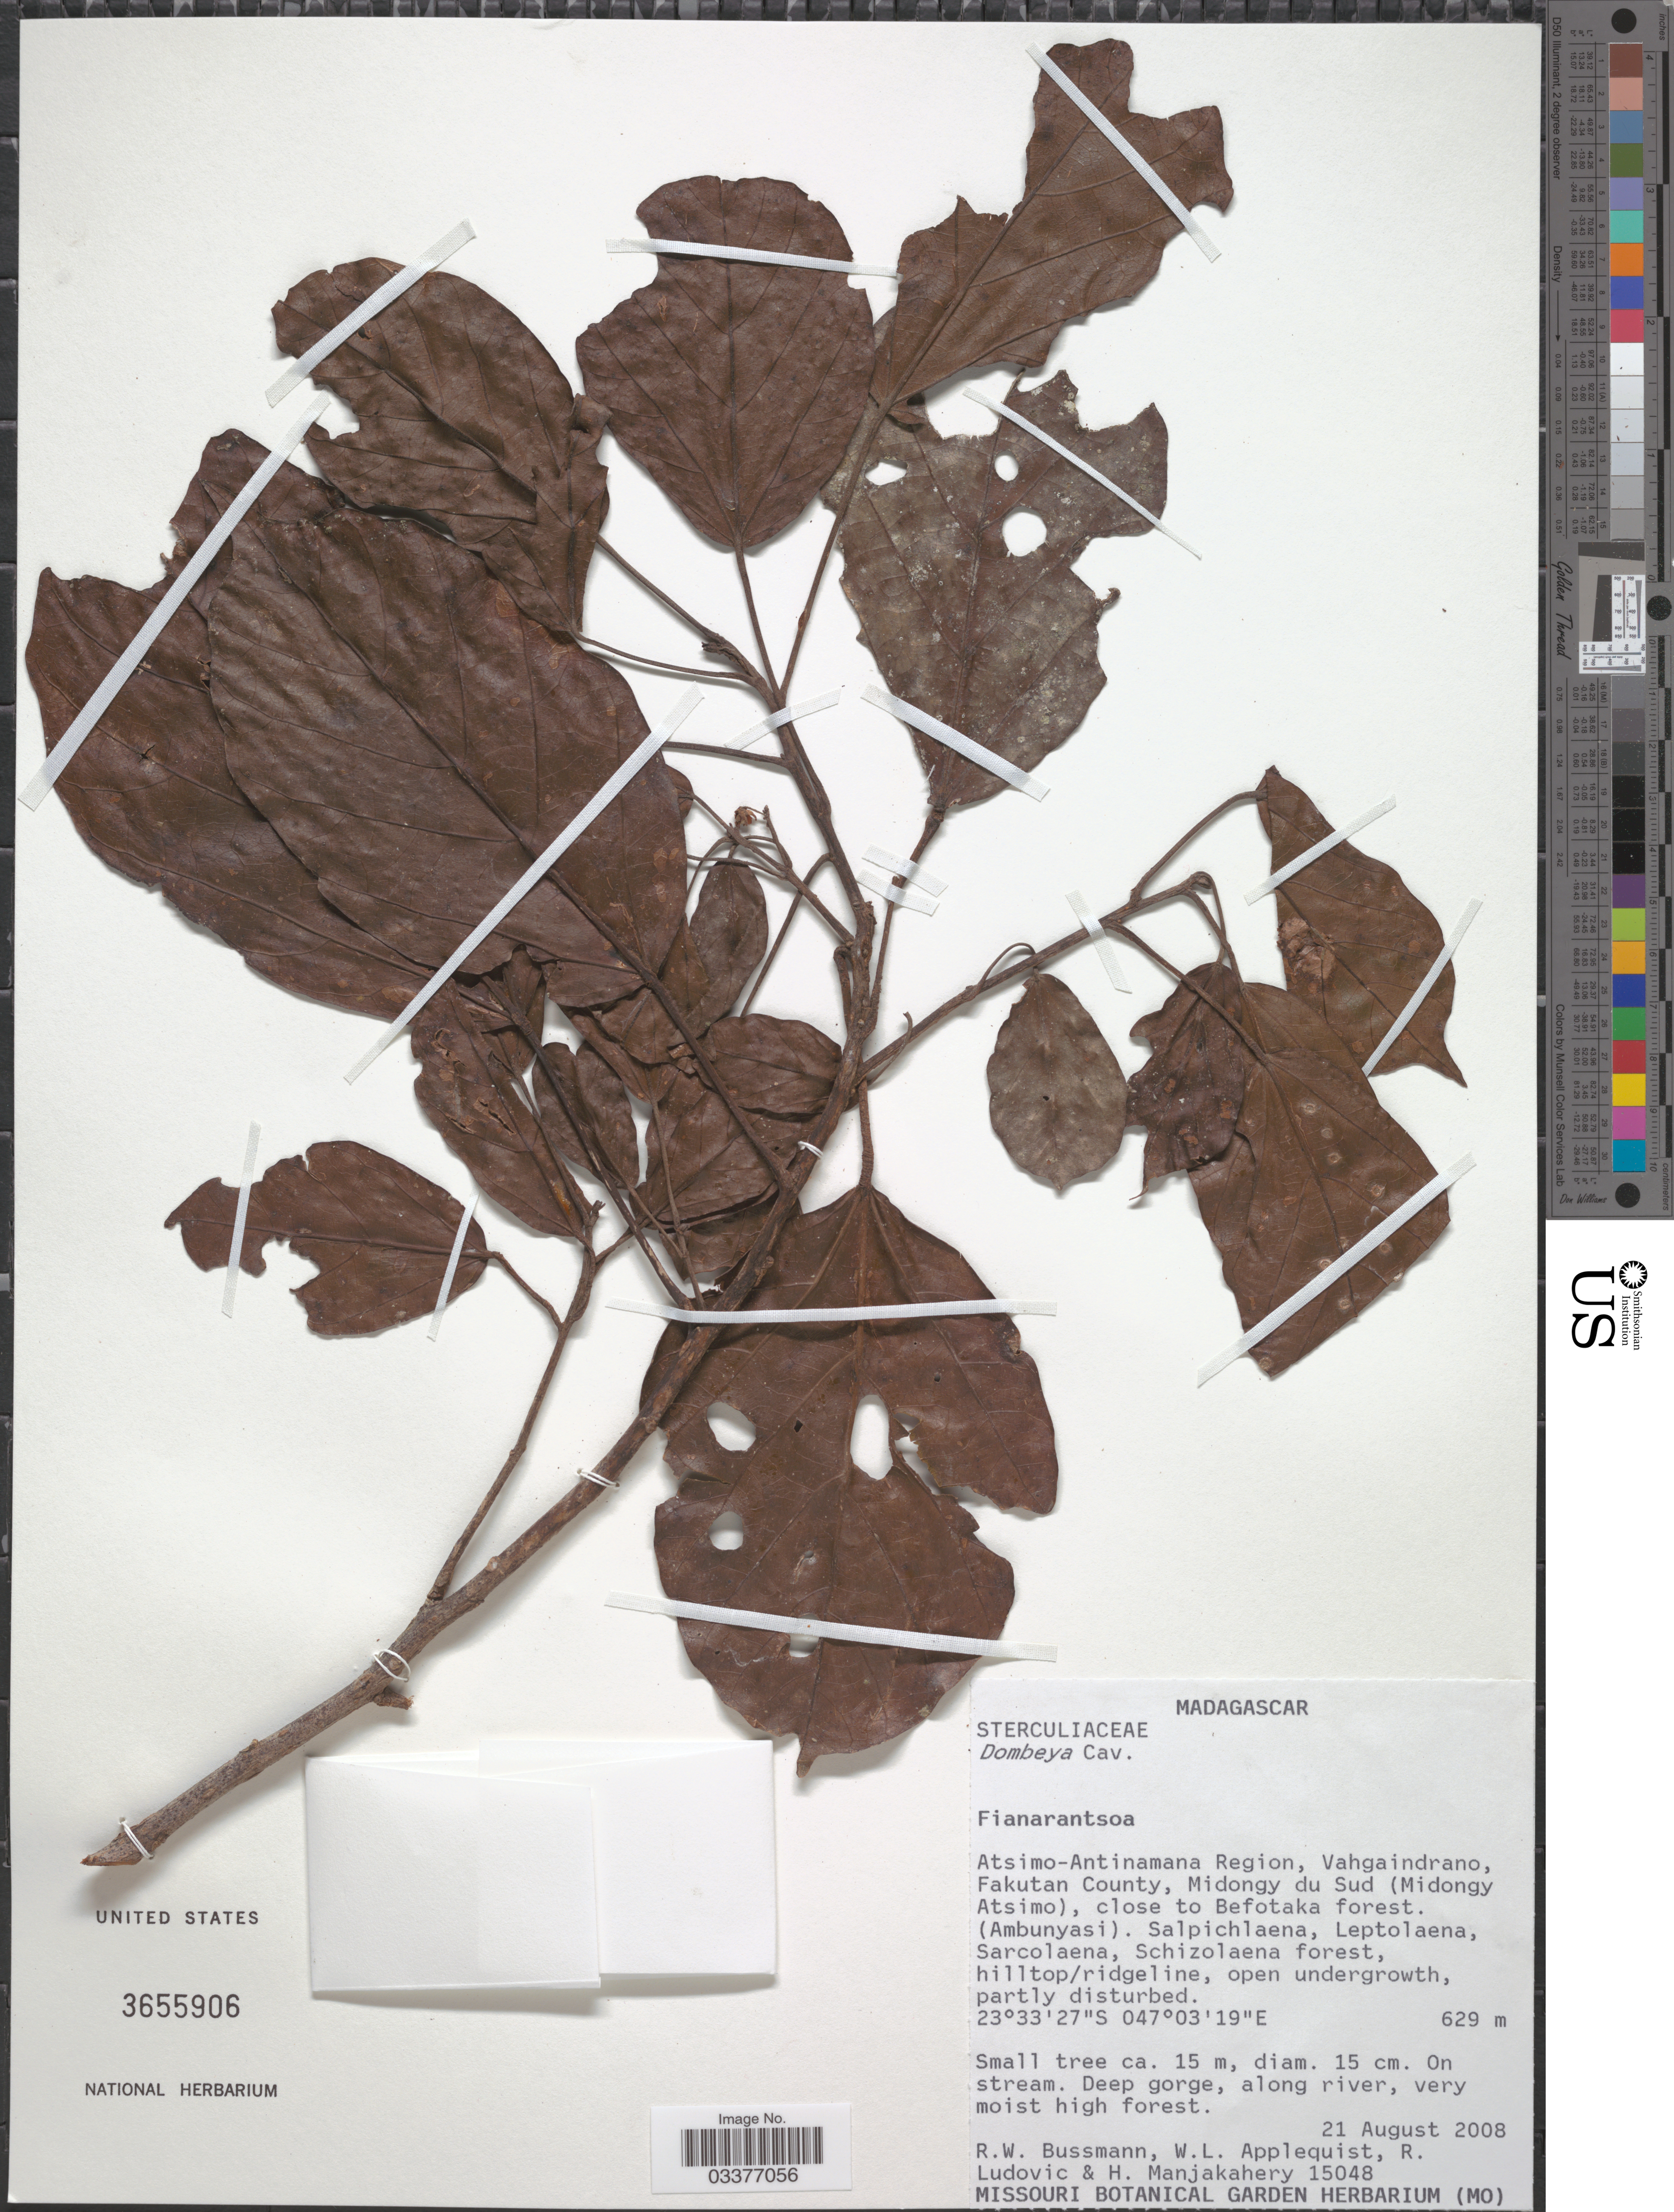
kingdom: Plantae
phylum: Tracheophyta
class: Magnoliopsida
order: Malvales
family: Malvaceae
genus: Dombeya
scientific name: Dombeya sp.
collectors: R. W. Bussmann, W. Applequist, R. Ludovic & H. N. Manjakahery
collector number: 15048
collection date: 2008-08-21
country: Madagascar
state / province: Atsimo-Atsinanana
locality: Atsimo-Antinamana Region, Vahgaindrano, Fakutan County, Midongy du Sud (Midongy Atsimo), close to Befotaka forest.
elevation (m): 629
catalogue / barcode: US 3655906